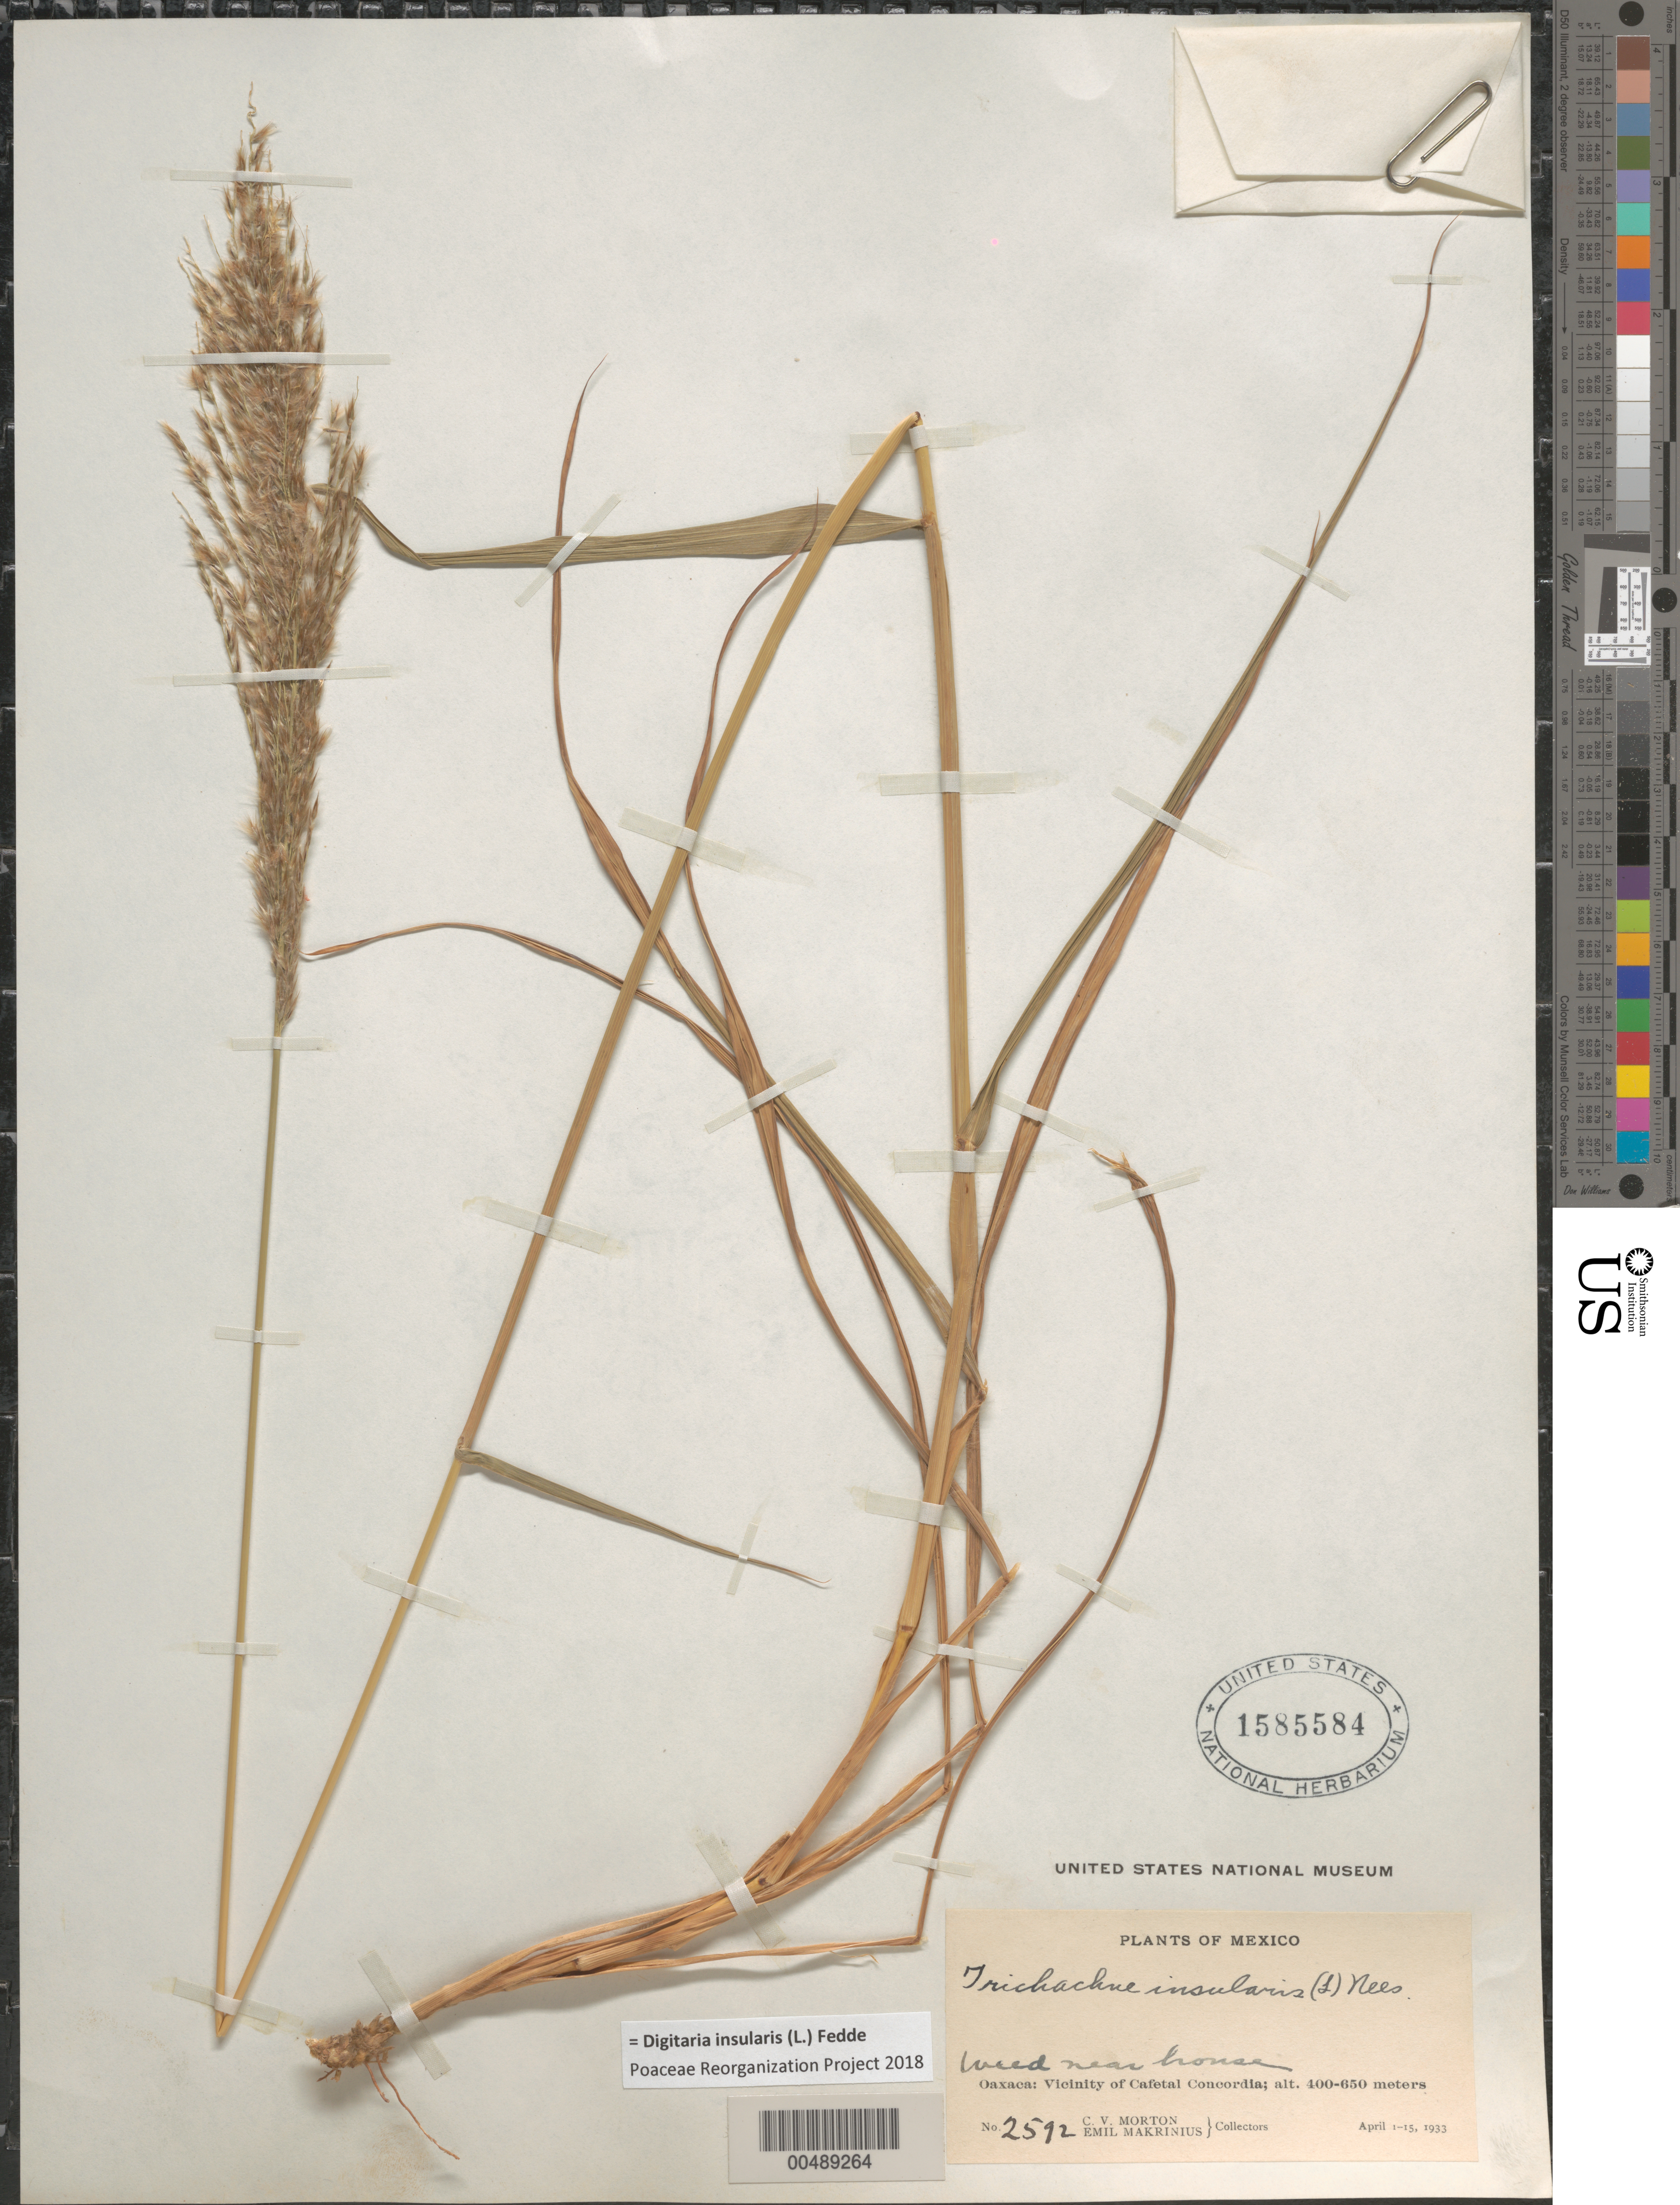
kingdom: Plantae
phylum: Tracheophyta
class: Liliopsida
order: Poales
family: Poaceae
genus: Digitaria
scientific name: Digitaria insularis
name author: (L.) Fedde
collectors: C. V. Morton & E. Makrinius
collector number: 2592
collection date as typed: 1 Apr 1933 to 15 Apr 1933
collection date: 1933-04-01/1933-04-15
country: Mexico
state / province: Oaxaca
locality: Vicinity of Cafetal Concordia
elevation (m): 400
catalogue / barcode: US 1585584